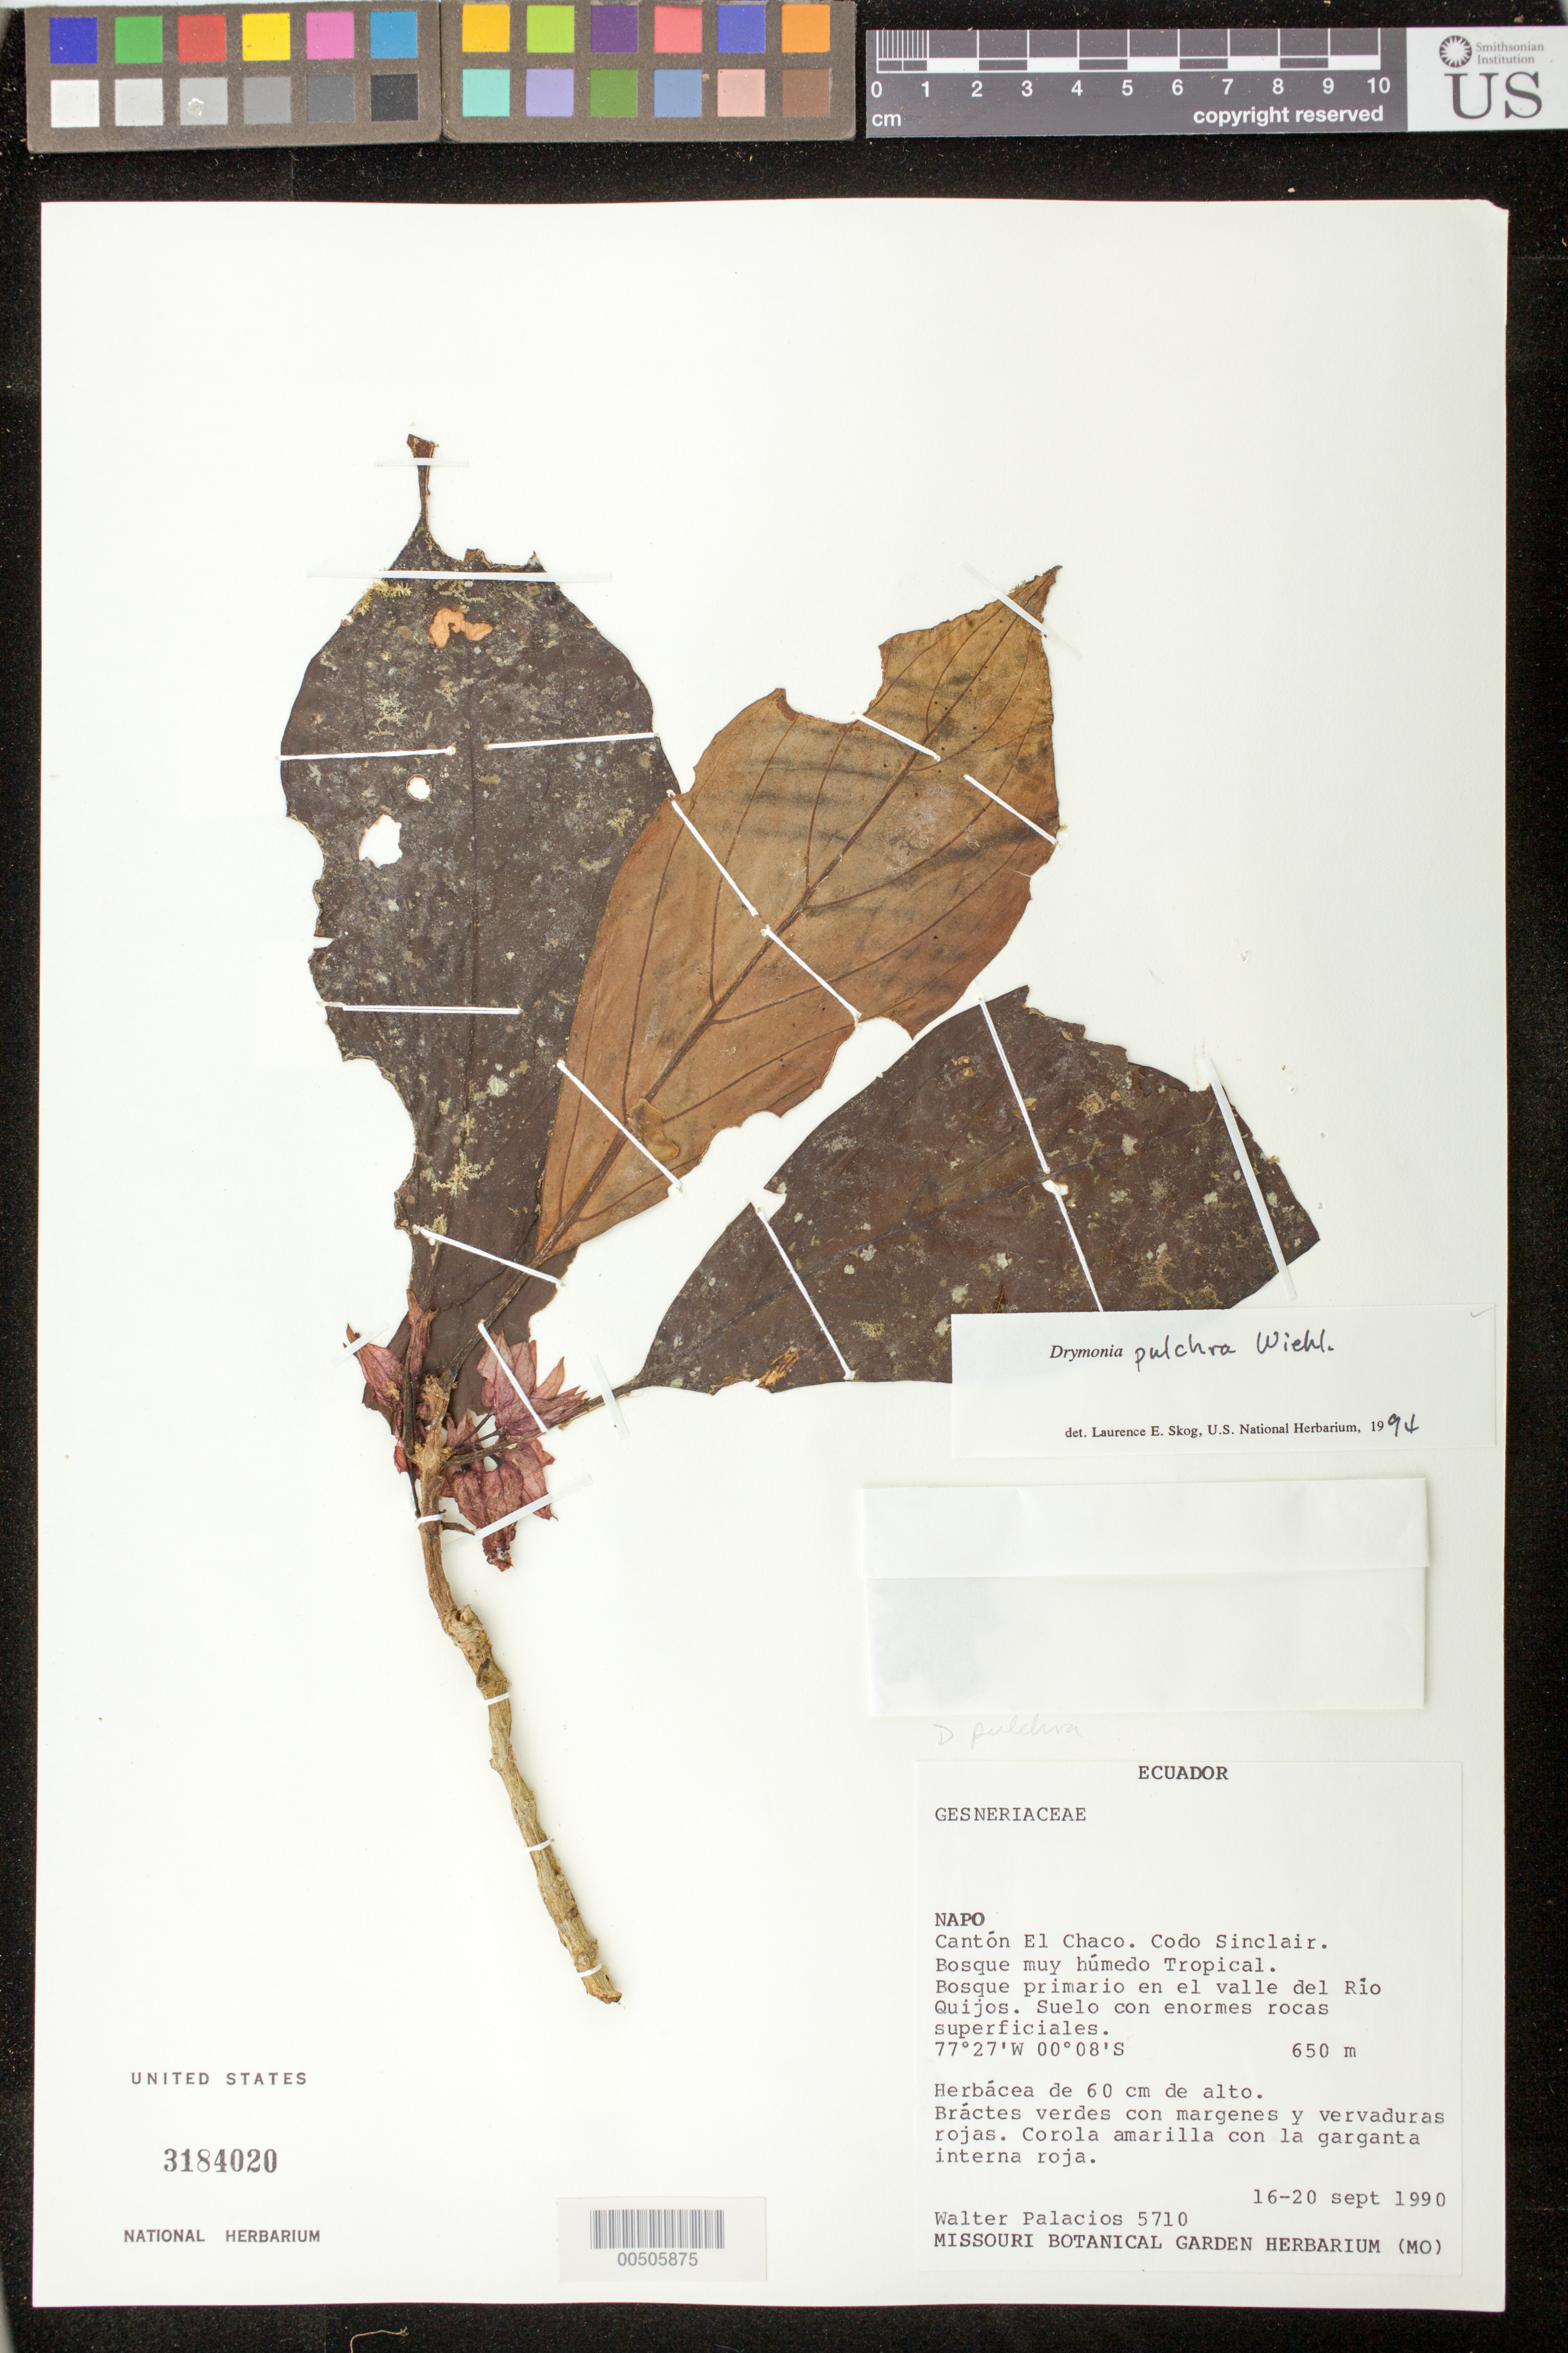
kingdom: Plantae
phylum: Tracheophyta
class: Magnoliopsida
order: Lamiales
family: Gesneriaceae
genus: Drymonia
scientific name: Drymonia pulchra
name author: Wiehler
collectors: W. Palacios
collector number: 5710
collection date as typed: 16-20 Sep 1990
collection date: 1990-09-16/1990-09-20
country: Ecuador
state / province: Napo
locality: Cantón El Chaco, Codo Sinclair, en el valle del Río Quijos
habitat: Bosque muy húmedo tropical; bosque primario, suelo con enormes rocas superficiales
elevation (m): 650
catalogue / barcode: US 3184020